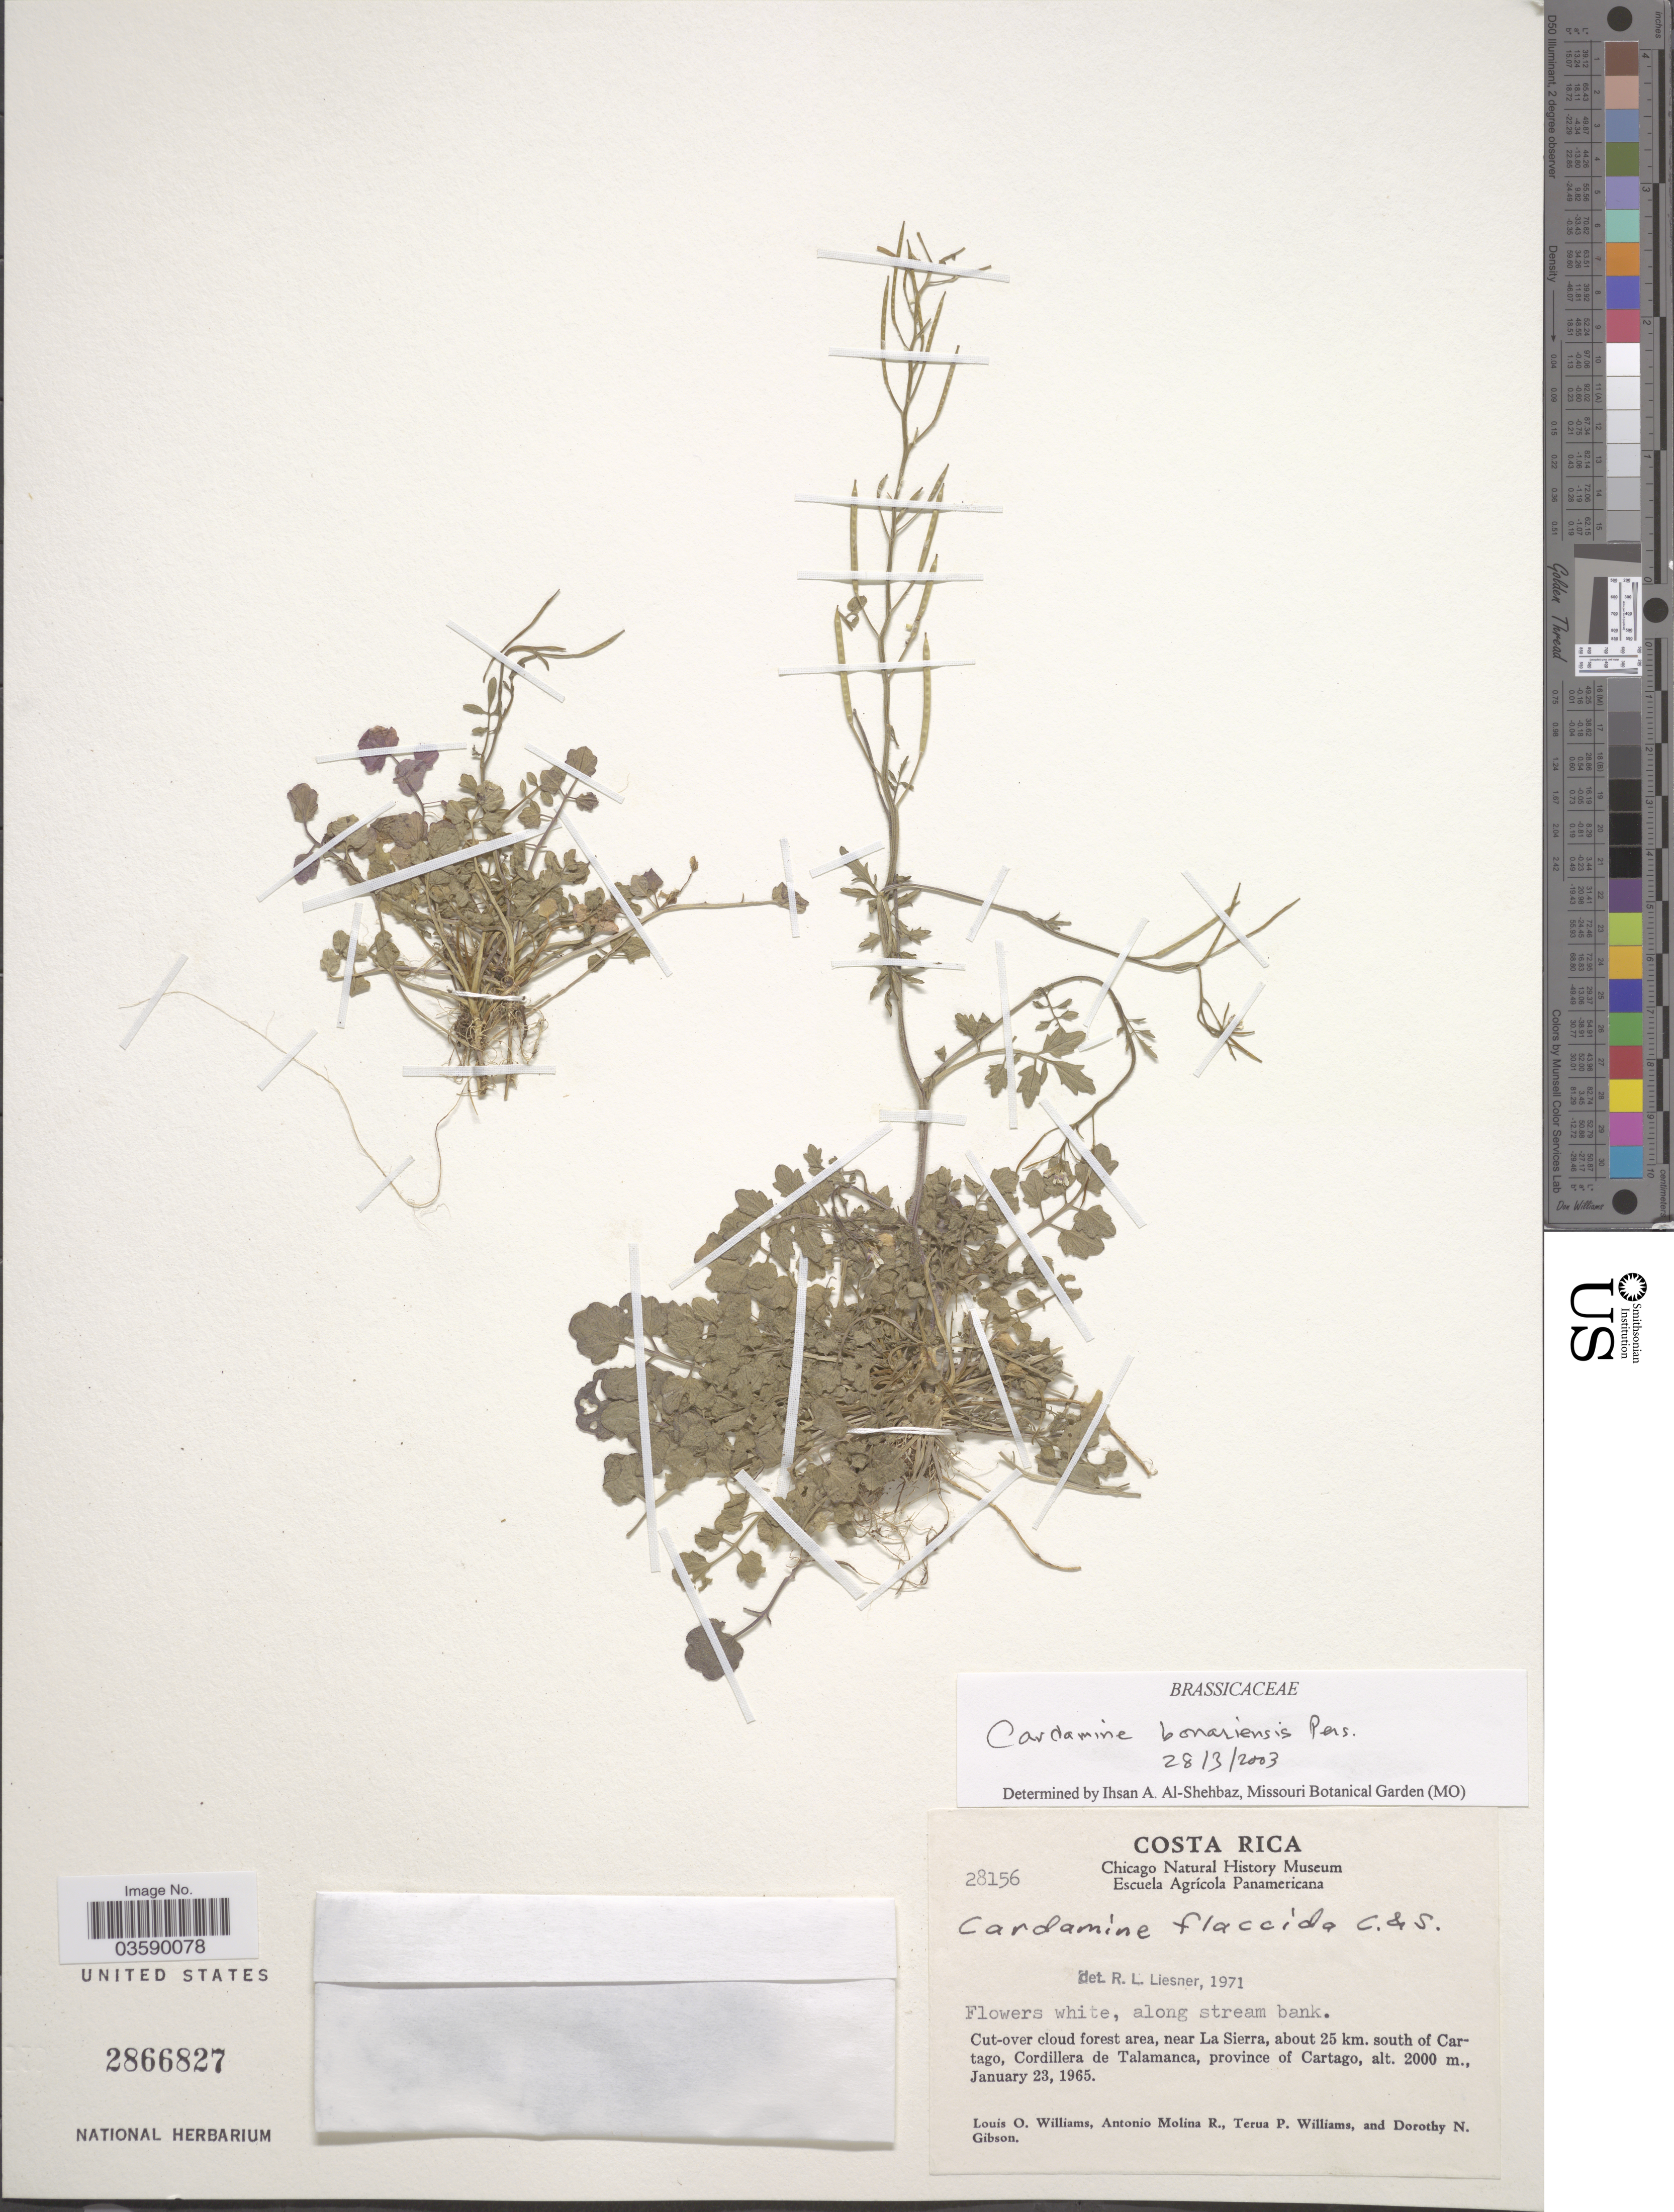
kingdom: Plantae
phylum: Tracheophyta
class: Magnoliopsida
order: Brassicales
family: Brassicaceae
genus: Cardamine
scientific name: Cardamine bonariensis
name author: Pers.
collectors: L. O. Williams, A. Molina R., T. Williams & D. N. Gibson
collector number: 28156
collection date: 1965-01-23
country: Costa Rica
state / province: Cartago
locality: Cut-over cloud florest area, near La Sierra, about 25 km. south of Cartago, Cordillera de Talamanca, province of Cartago.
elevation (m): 2000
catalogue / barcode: US 2866827